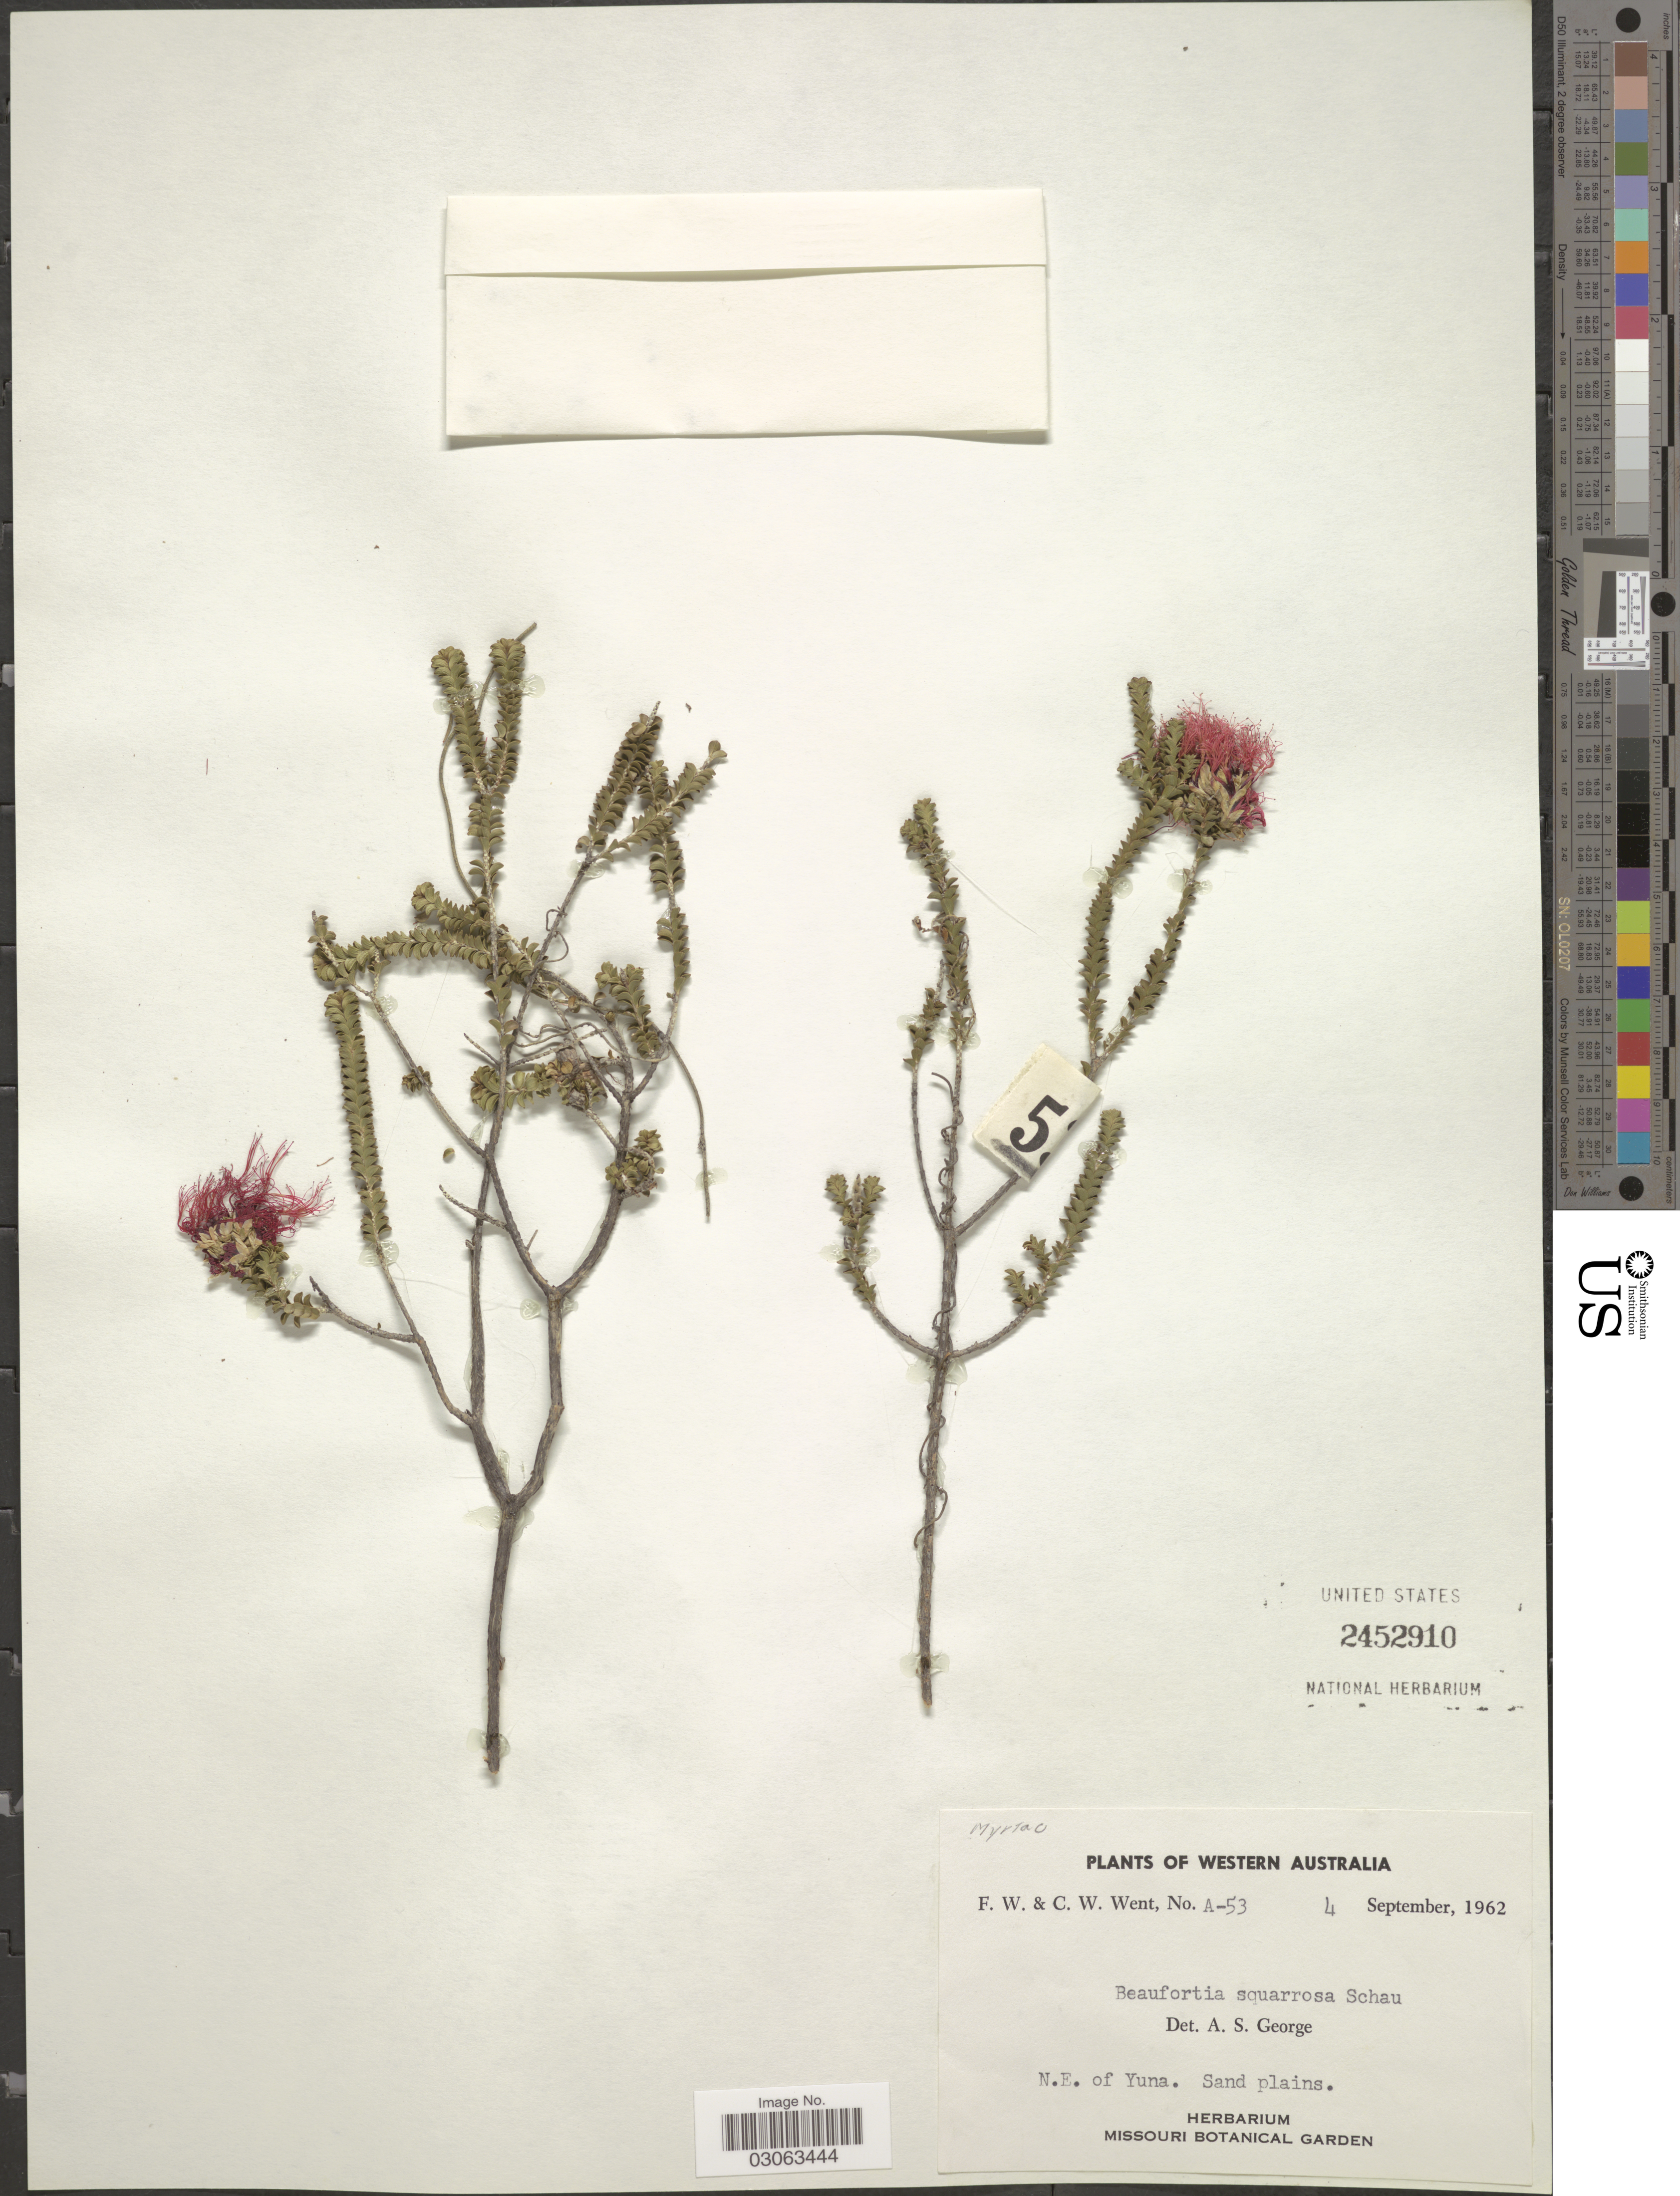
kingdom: Plantae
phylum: Tracheophyta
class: Magnoliopsida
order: Myrtales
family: Myrtaceae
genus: Beaufortia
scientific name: Beaufortia squarrosa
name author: S. Schauer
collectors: F. W. Went & C. W. Went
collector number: A-53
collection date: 1962-09-04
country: Australia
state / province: Western Australia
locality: N.E. of Yuna. Sand plains.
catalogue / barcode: US 2452910